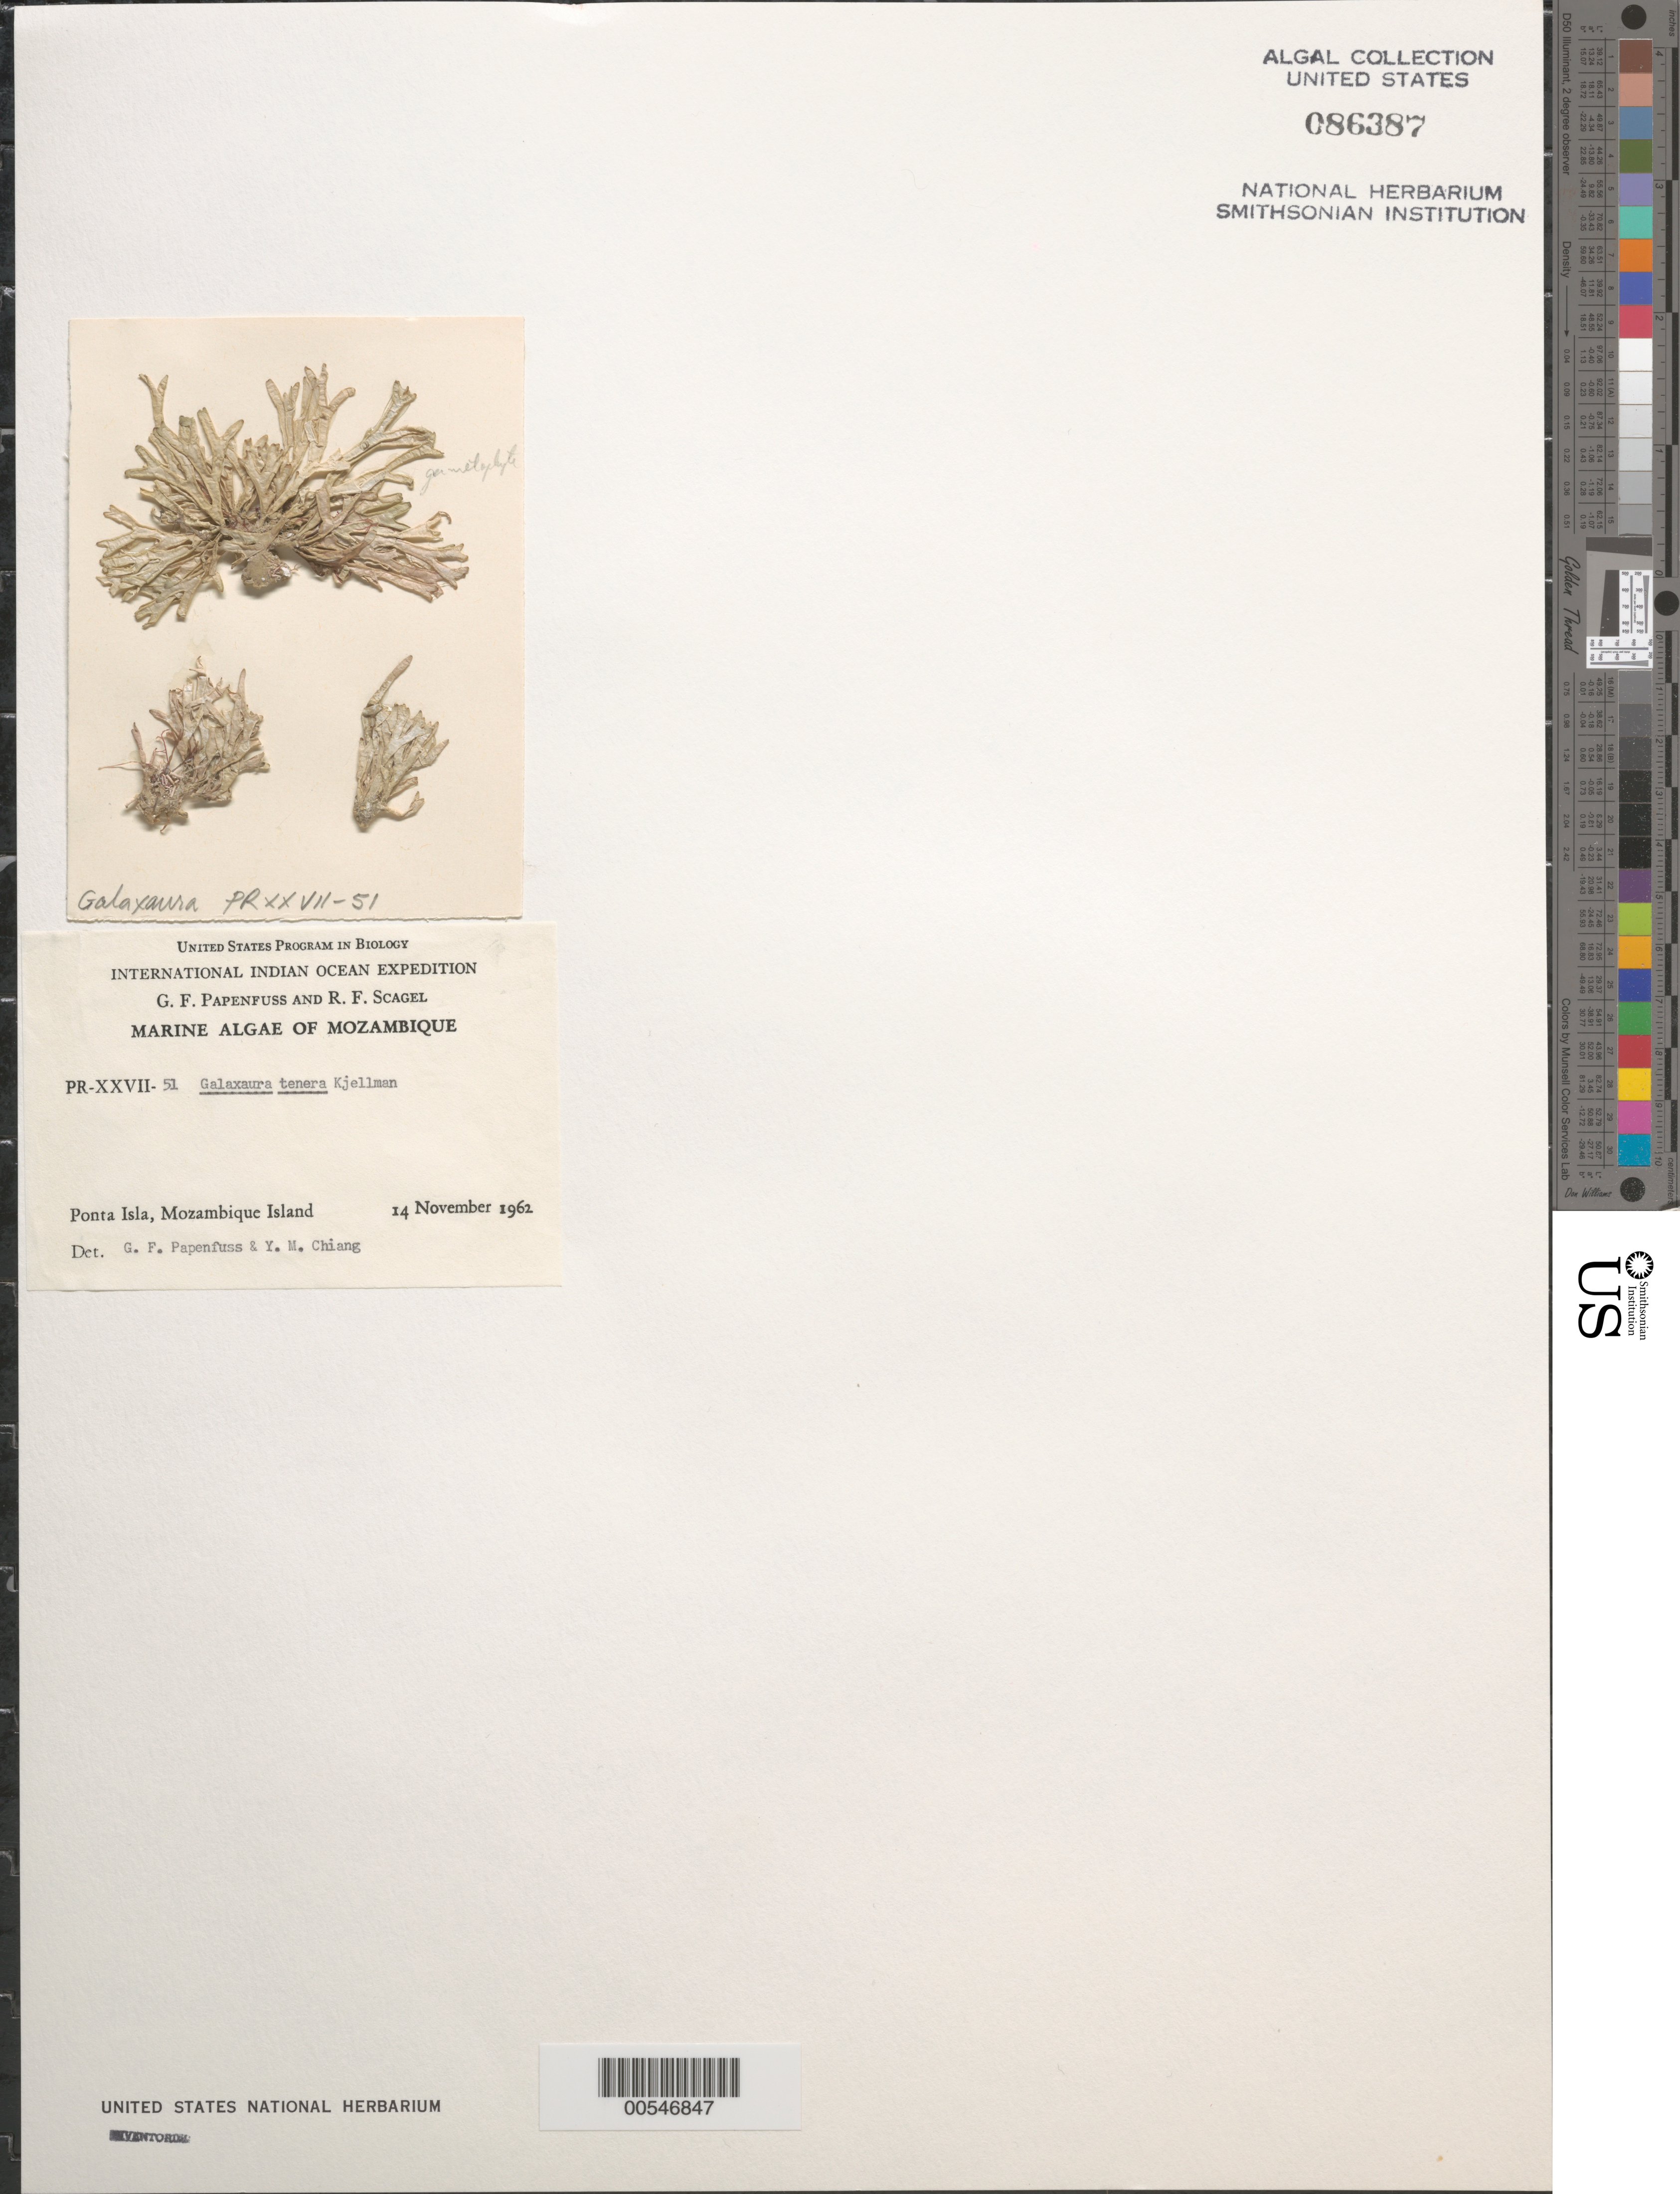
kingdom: Plantae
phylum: Rhodophyta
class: Florideophyceae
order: Nemaliales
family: Galaxauraceae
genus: Dichotomaria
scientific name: Dichotomaria tenera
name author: (Kjellm.) Huisman et al.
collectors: G. Papenfuss & R. F. Scagel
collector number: PR-XXVII-51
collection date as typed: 14 Nov 1962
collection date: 1962-11-14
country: Mozambique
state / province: Nampula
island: Mozambique Island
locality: Ponta Isla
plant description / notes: International Indian Ocean Expedition, 1962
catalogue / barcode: US 86387